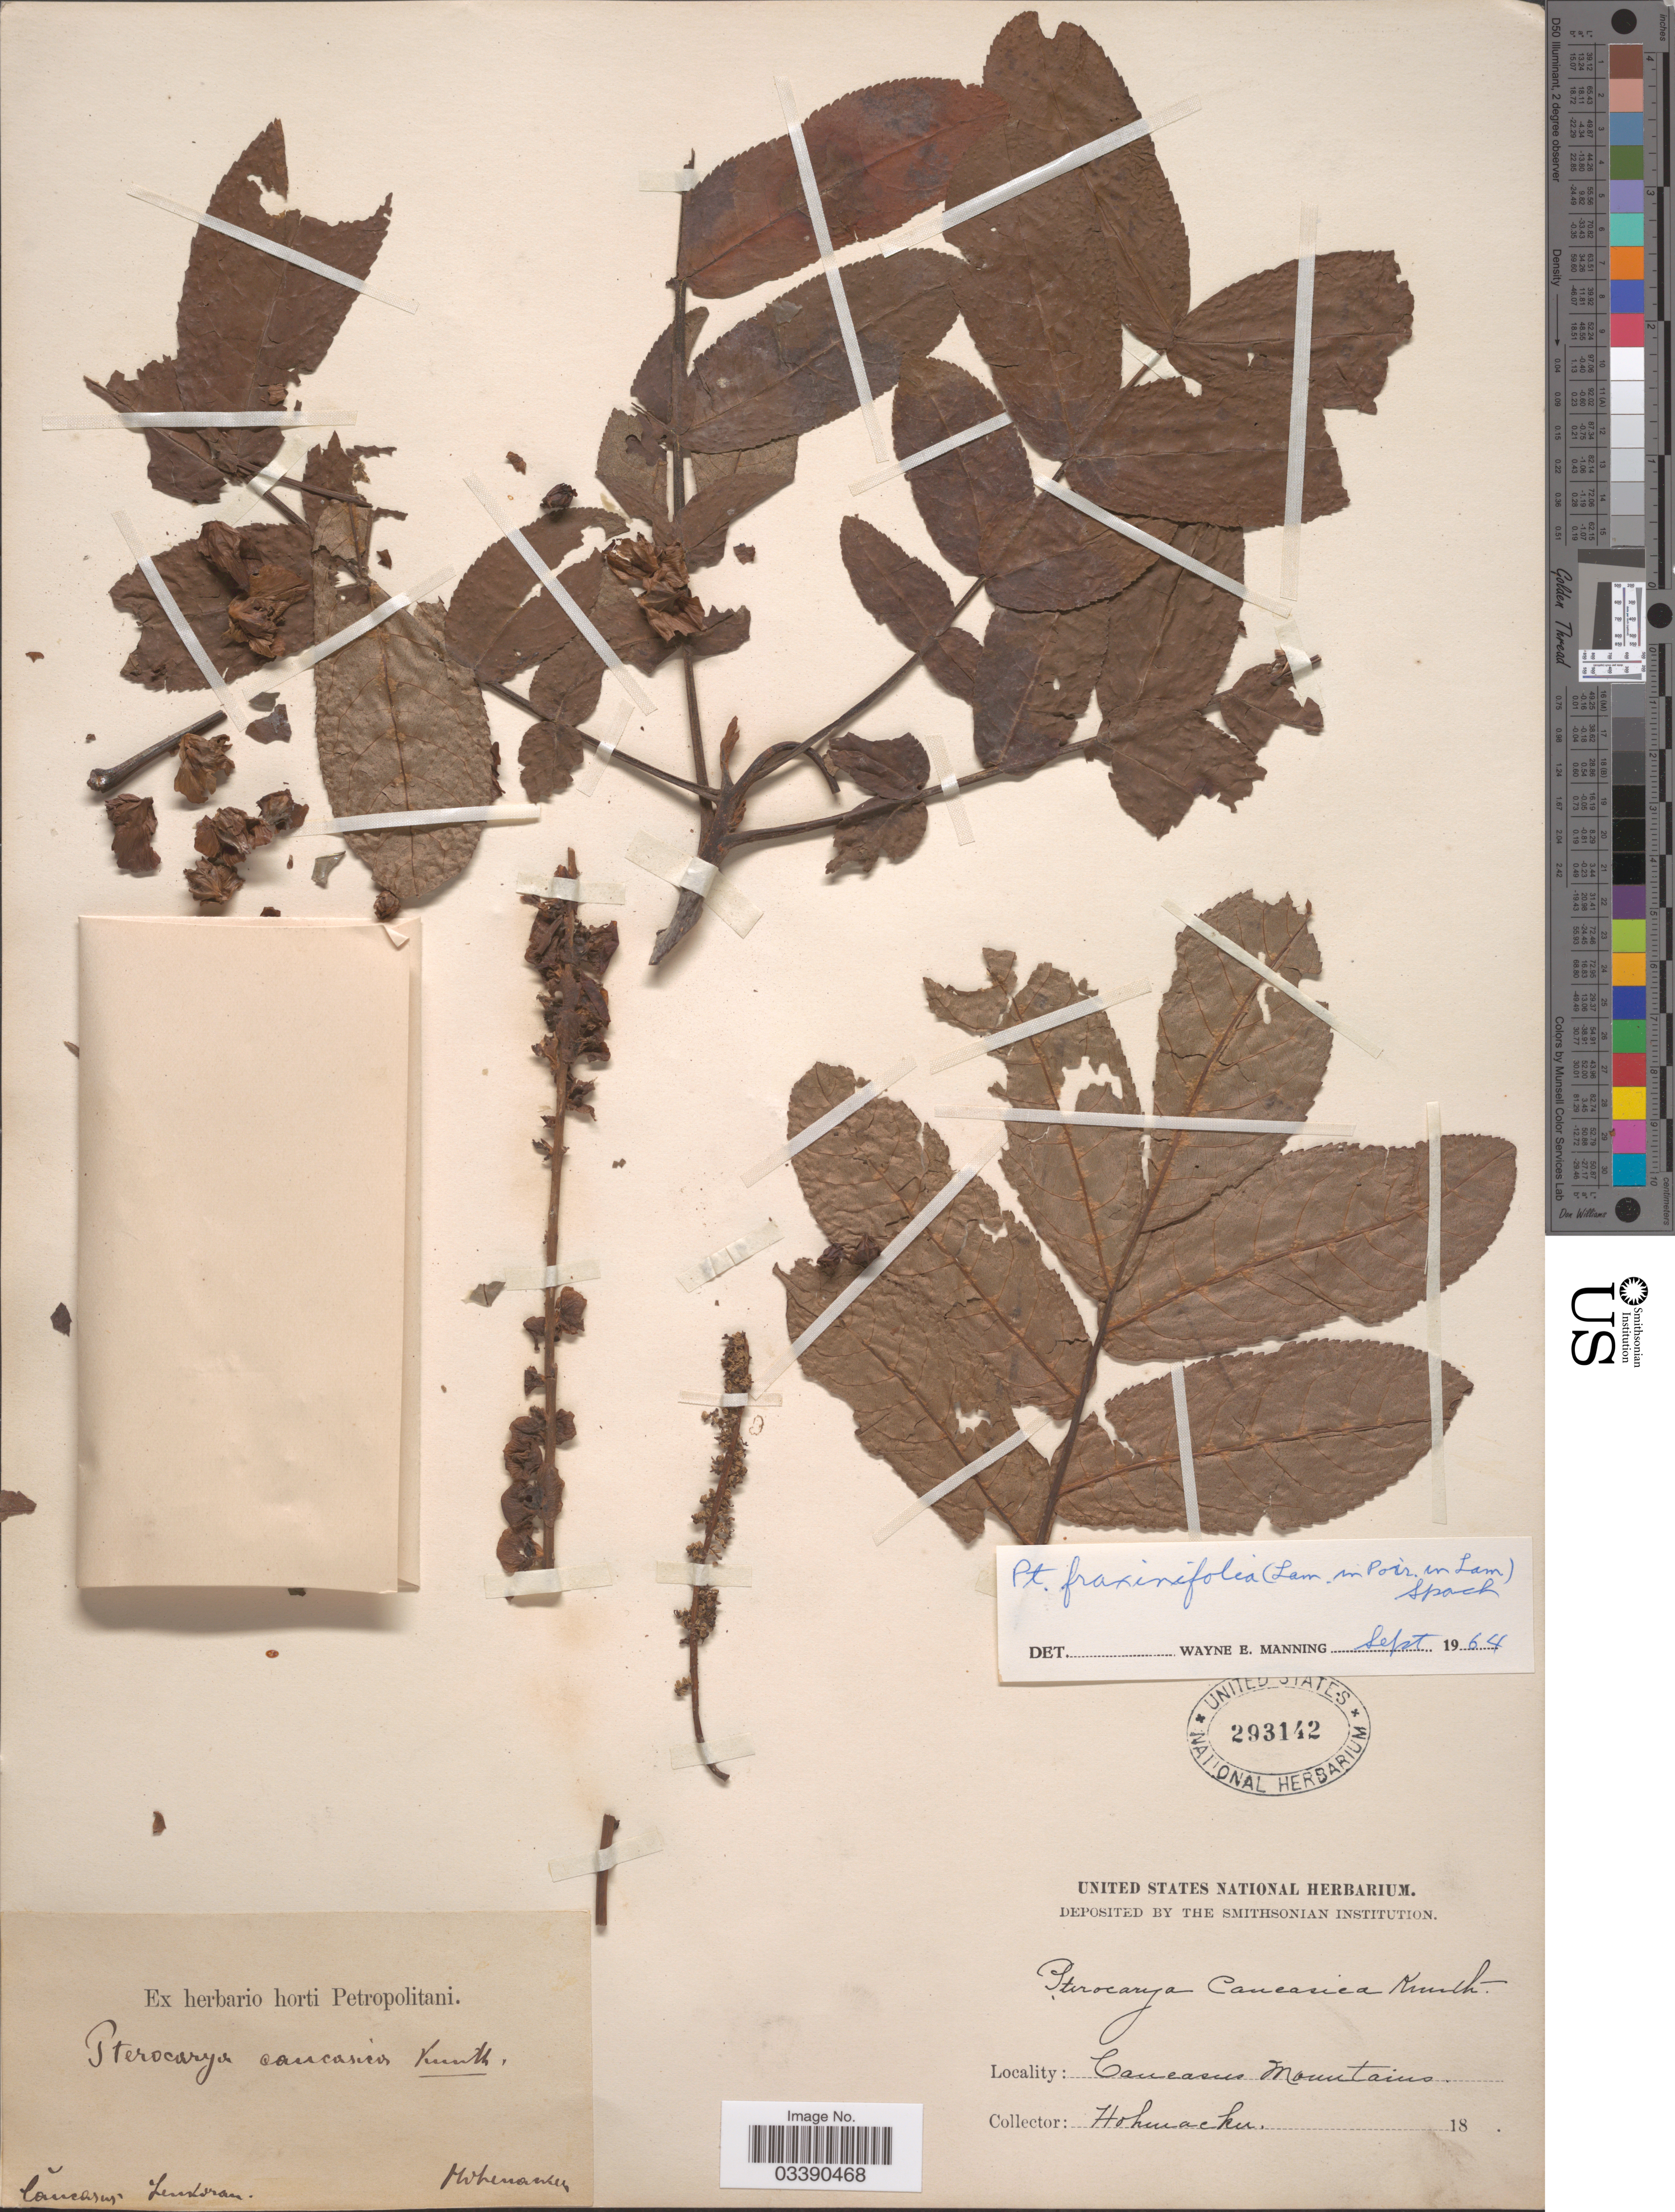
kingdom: Plantae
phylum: Tracheophyta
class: Magnoliopsida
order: Fagales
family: Juglandaceae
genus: Pterocarya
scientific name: Pterocarya fraxinifolia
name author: Spach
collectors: Hohenacker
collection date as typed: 18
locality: Caucasus Mountains. Caucasus Lentsran [interpreted].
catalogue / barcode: US 293142